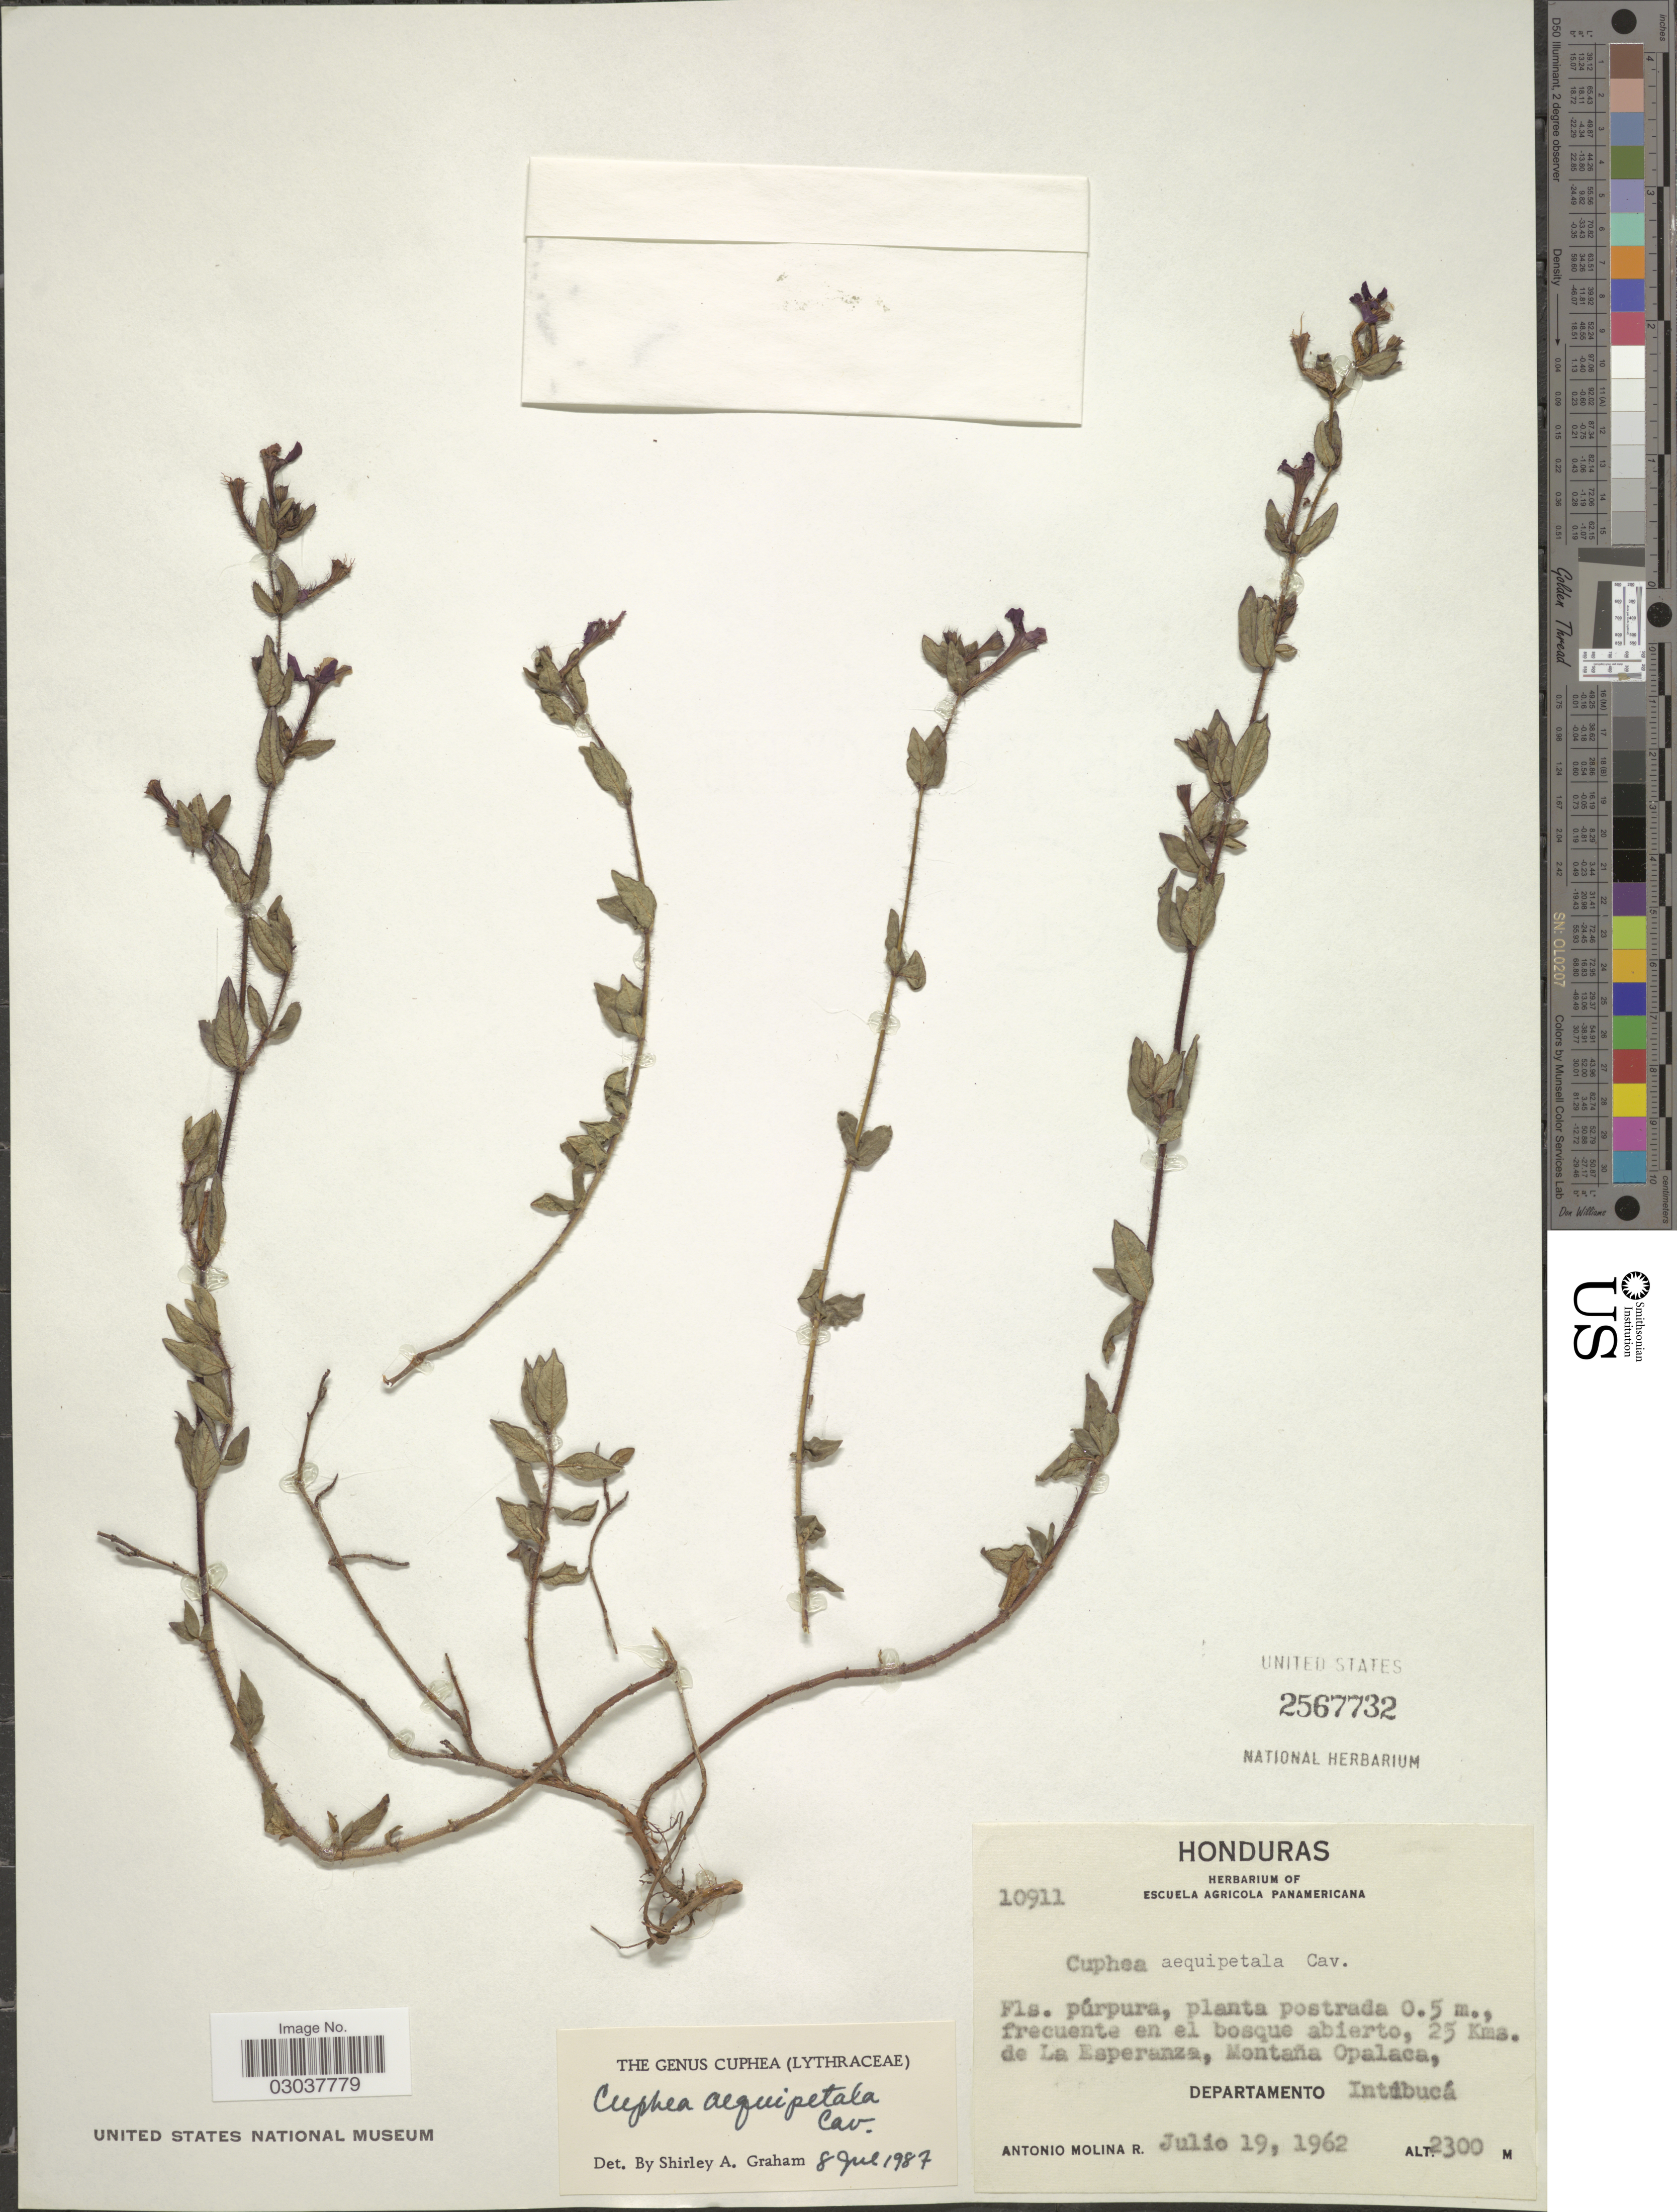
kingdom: Plantae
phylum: Tracheophyta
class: Magnoliopsida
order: Myrtales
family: Lythraceae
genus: Cuphea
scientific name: Cuphea aequipetala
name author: Cav.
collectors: A. Molina R.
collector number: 10911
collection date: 1962-07-19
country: Honduras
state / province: Intibuca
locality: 25 Kms. de La Esperanza, Montaña Opalaca, Departamento Intibucá.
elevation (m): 2300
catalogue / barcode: US 2567732